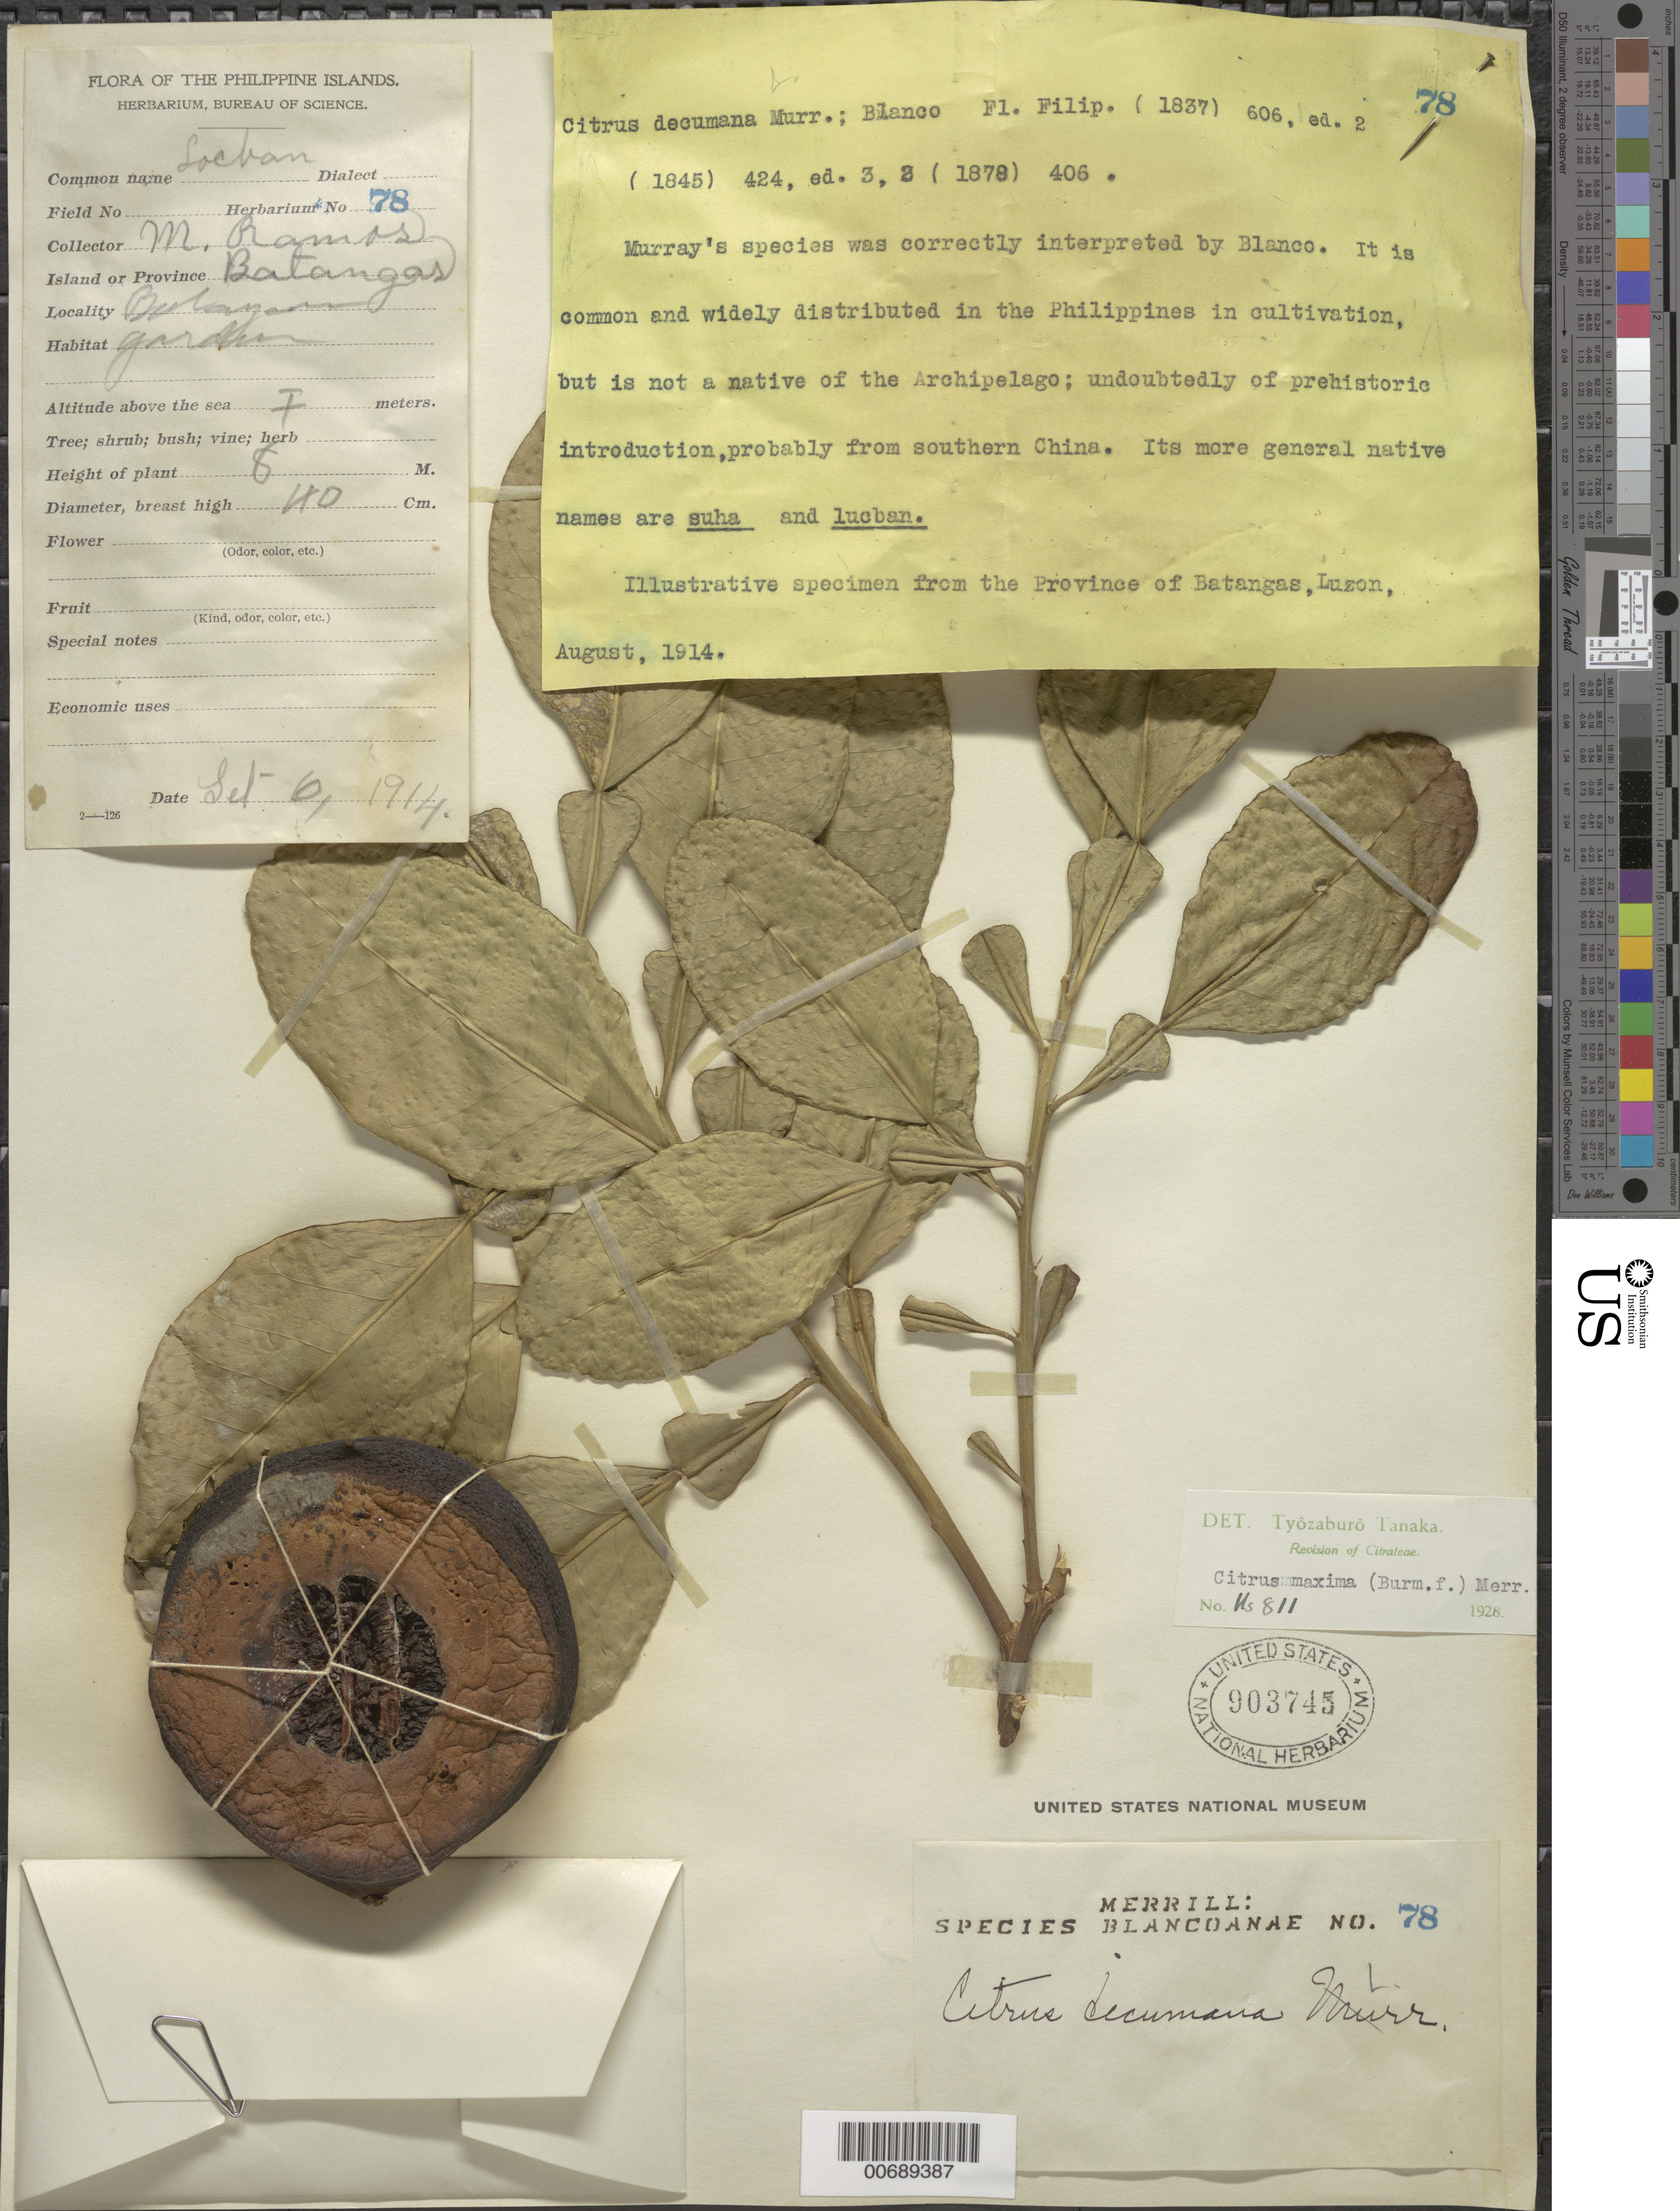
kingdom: Plantae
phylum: Tracheophyta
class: Magnoliopsida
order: Sapindales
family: Rutaceae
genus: Citrus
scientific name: Citrus maxima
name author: (Burm.) Merr.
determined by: Tanaka, --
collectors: M. Ramos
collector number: Sp. Blancoan. 0078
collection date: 1914-08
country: Philippines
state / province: Calabarzon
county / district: Batangas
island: Luzon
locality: Balayan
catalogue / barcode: US 903745